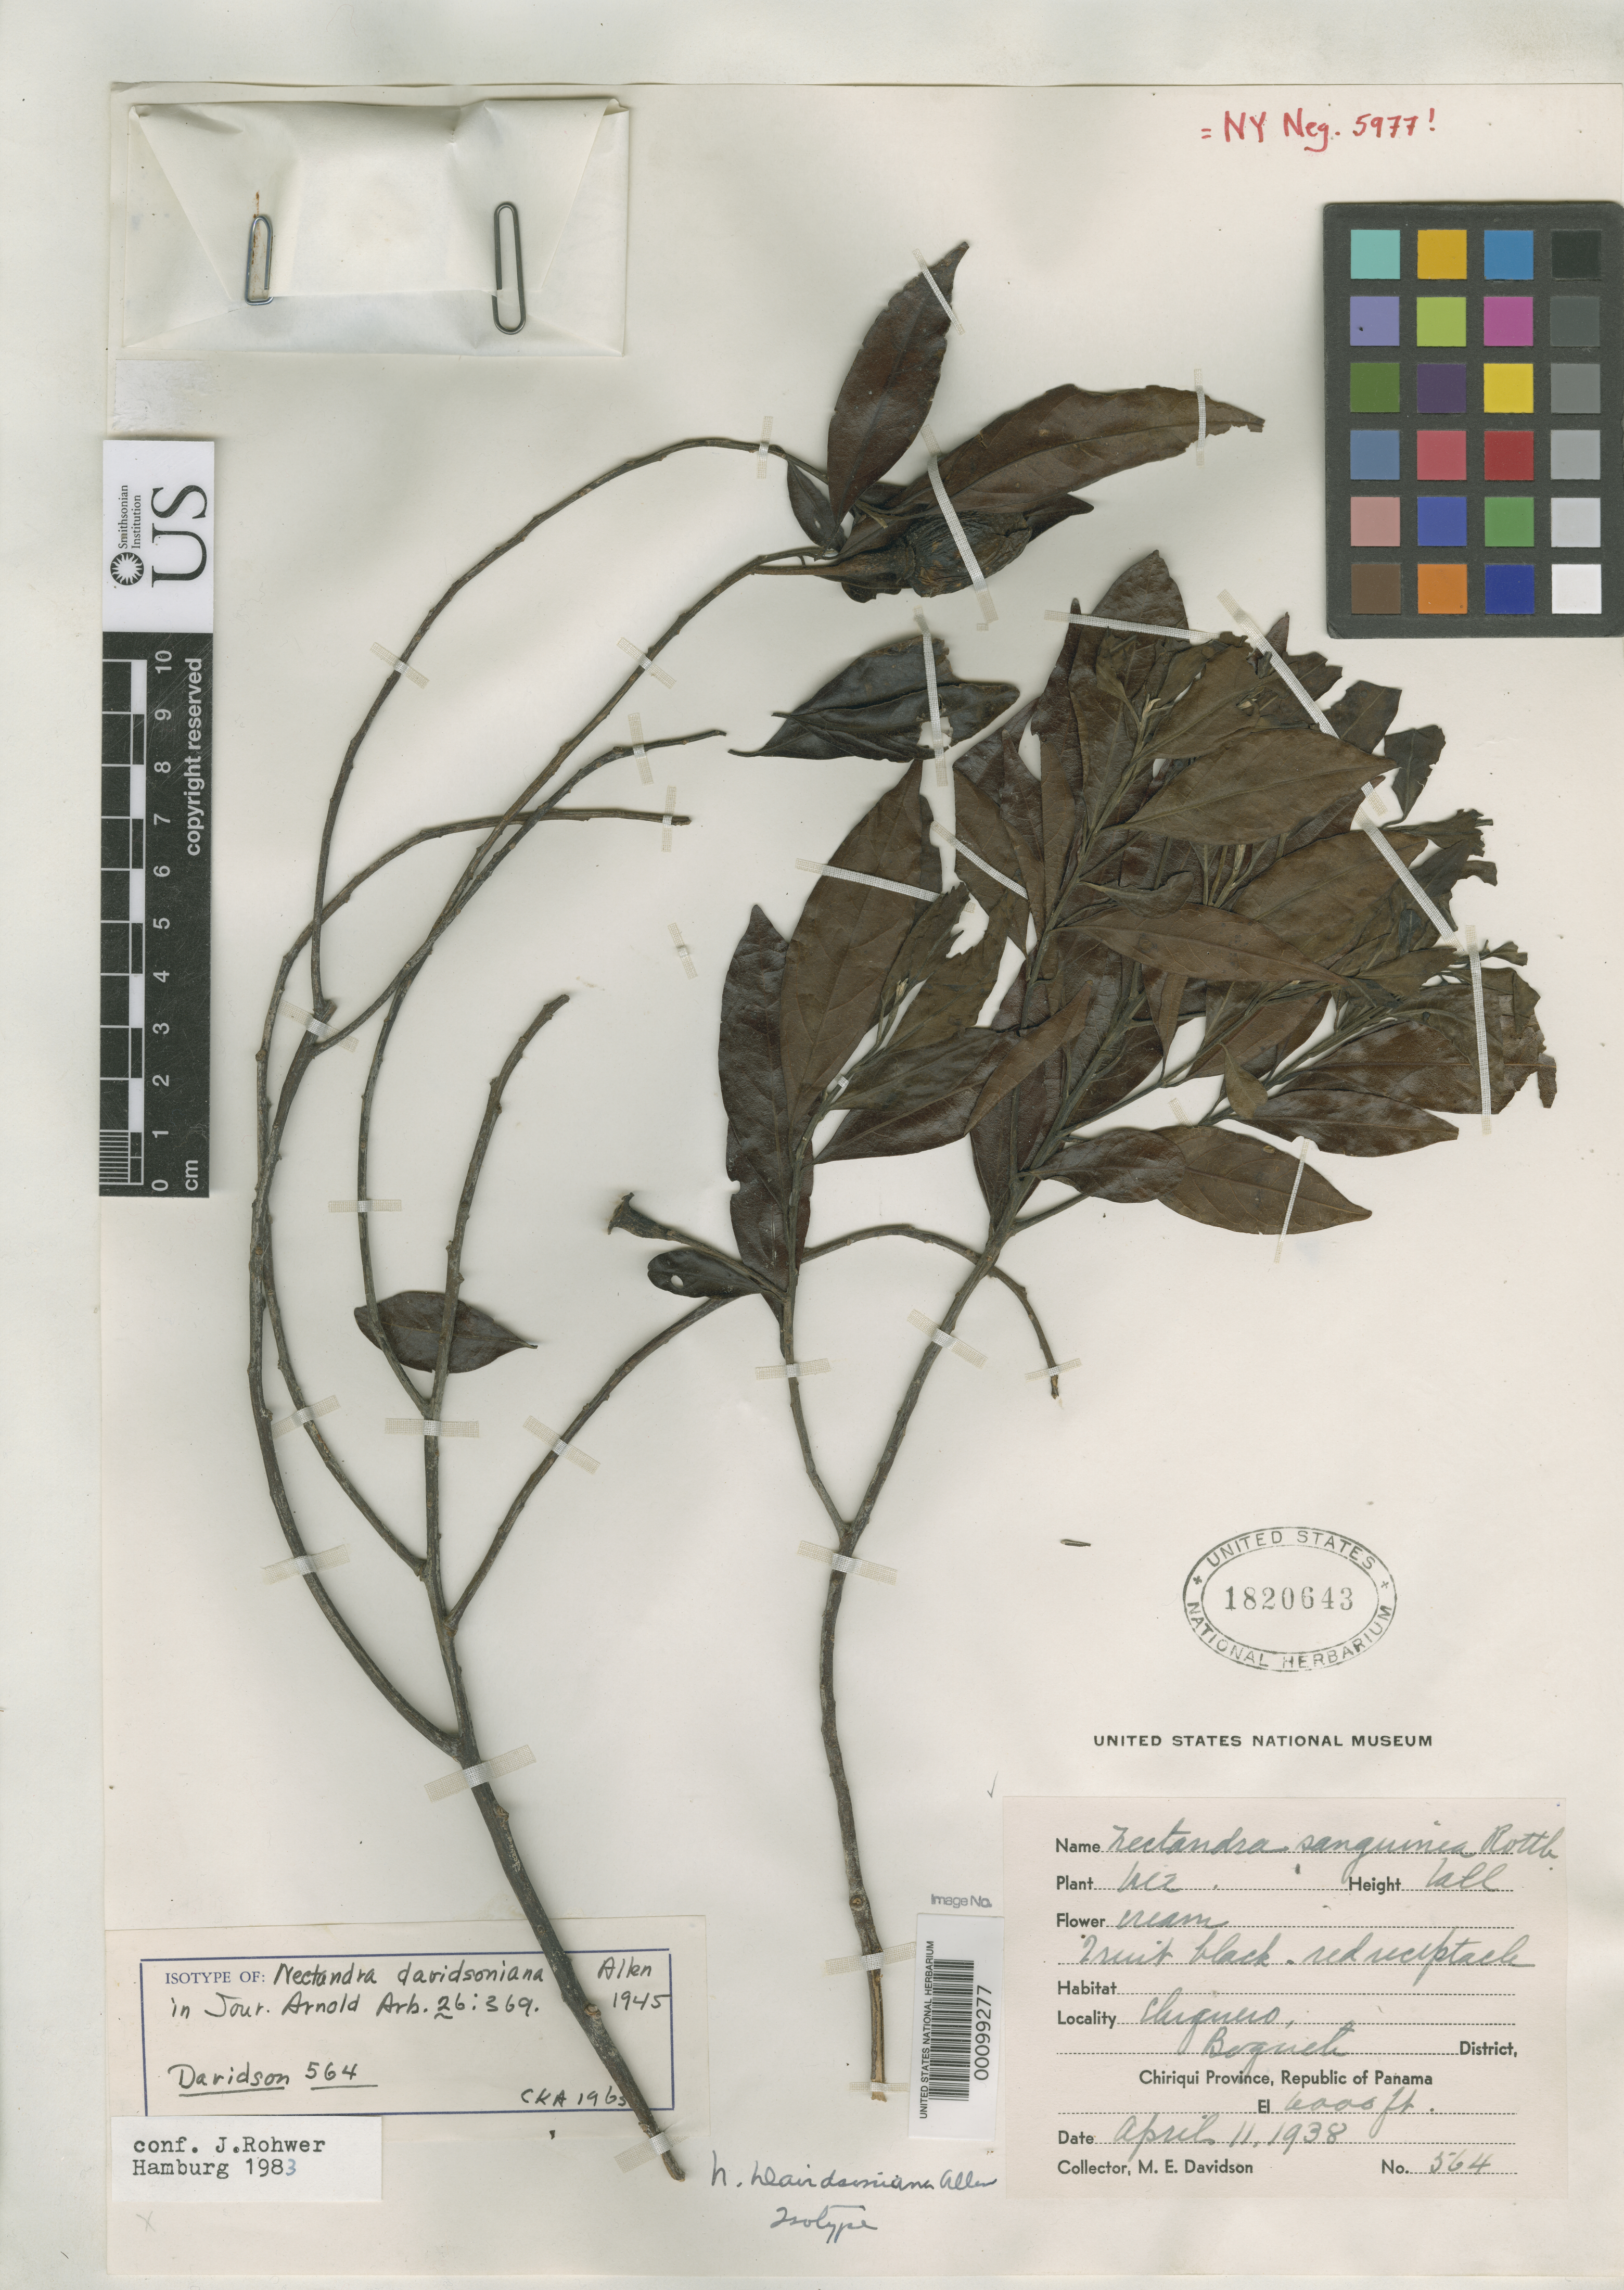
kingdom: Plantae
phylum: Tracheophyta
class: Magnoliopsida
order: Laurales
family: Lauraceae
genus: Nectandra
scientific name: Nectandra davidsoniana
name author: C.K. Allen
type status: Isotype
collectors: M. Davidson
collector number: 564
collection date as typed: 11 Apr 1938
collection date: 1938-04-11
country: Panama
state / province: Chiriquí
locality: Chiquero, Boquete.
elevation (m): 1830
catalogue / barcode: US 1820643